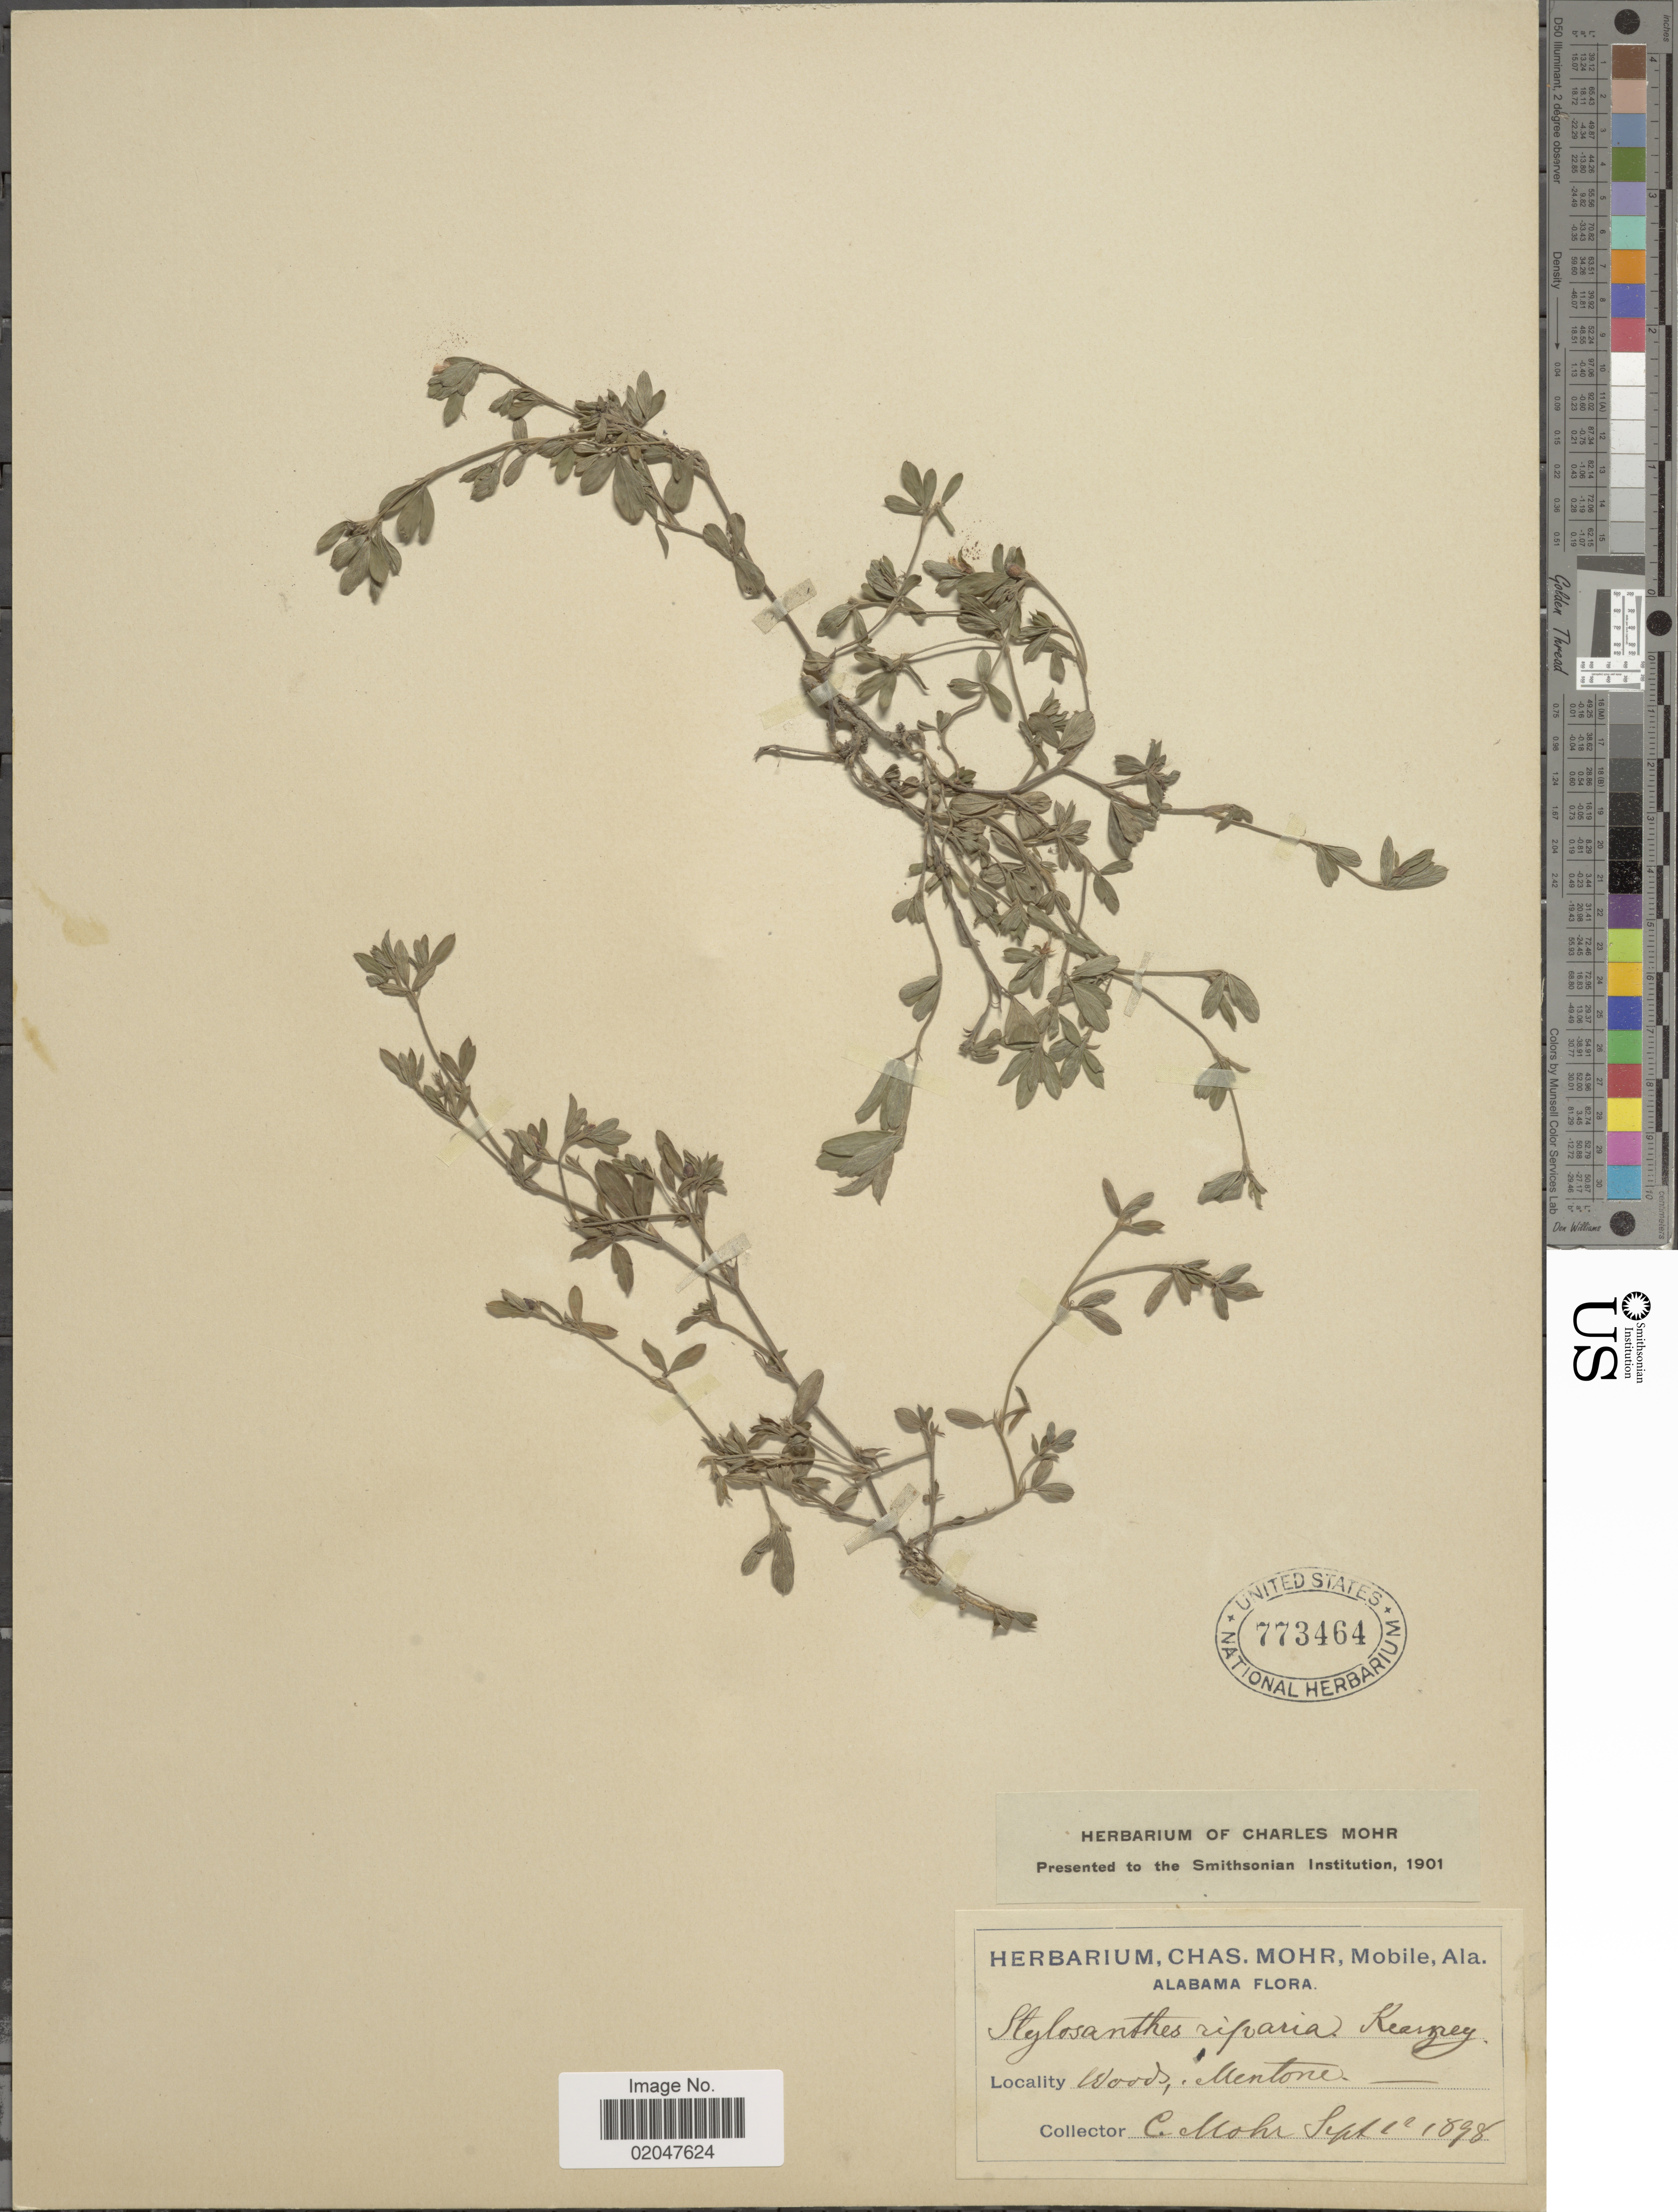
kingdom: Plantae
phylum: Tracheophyta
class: Magnoliopsida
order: Fabales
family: Fabaceae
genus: Stylosanthes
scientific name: Stylosanthes biflora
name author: (L.) Britton et al.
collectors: Mohr, C. T. (herbarium)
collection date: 1898-09-01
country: United States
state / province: Alabama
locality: Mentone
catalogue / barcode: US 773464